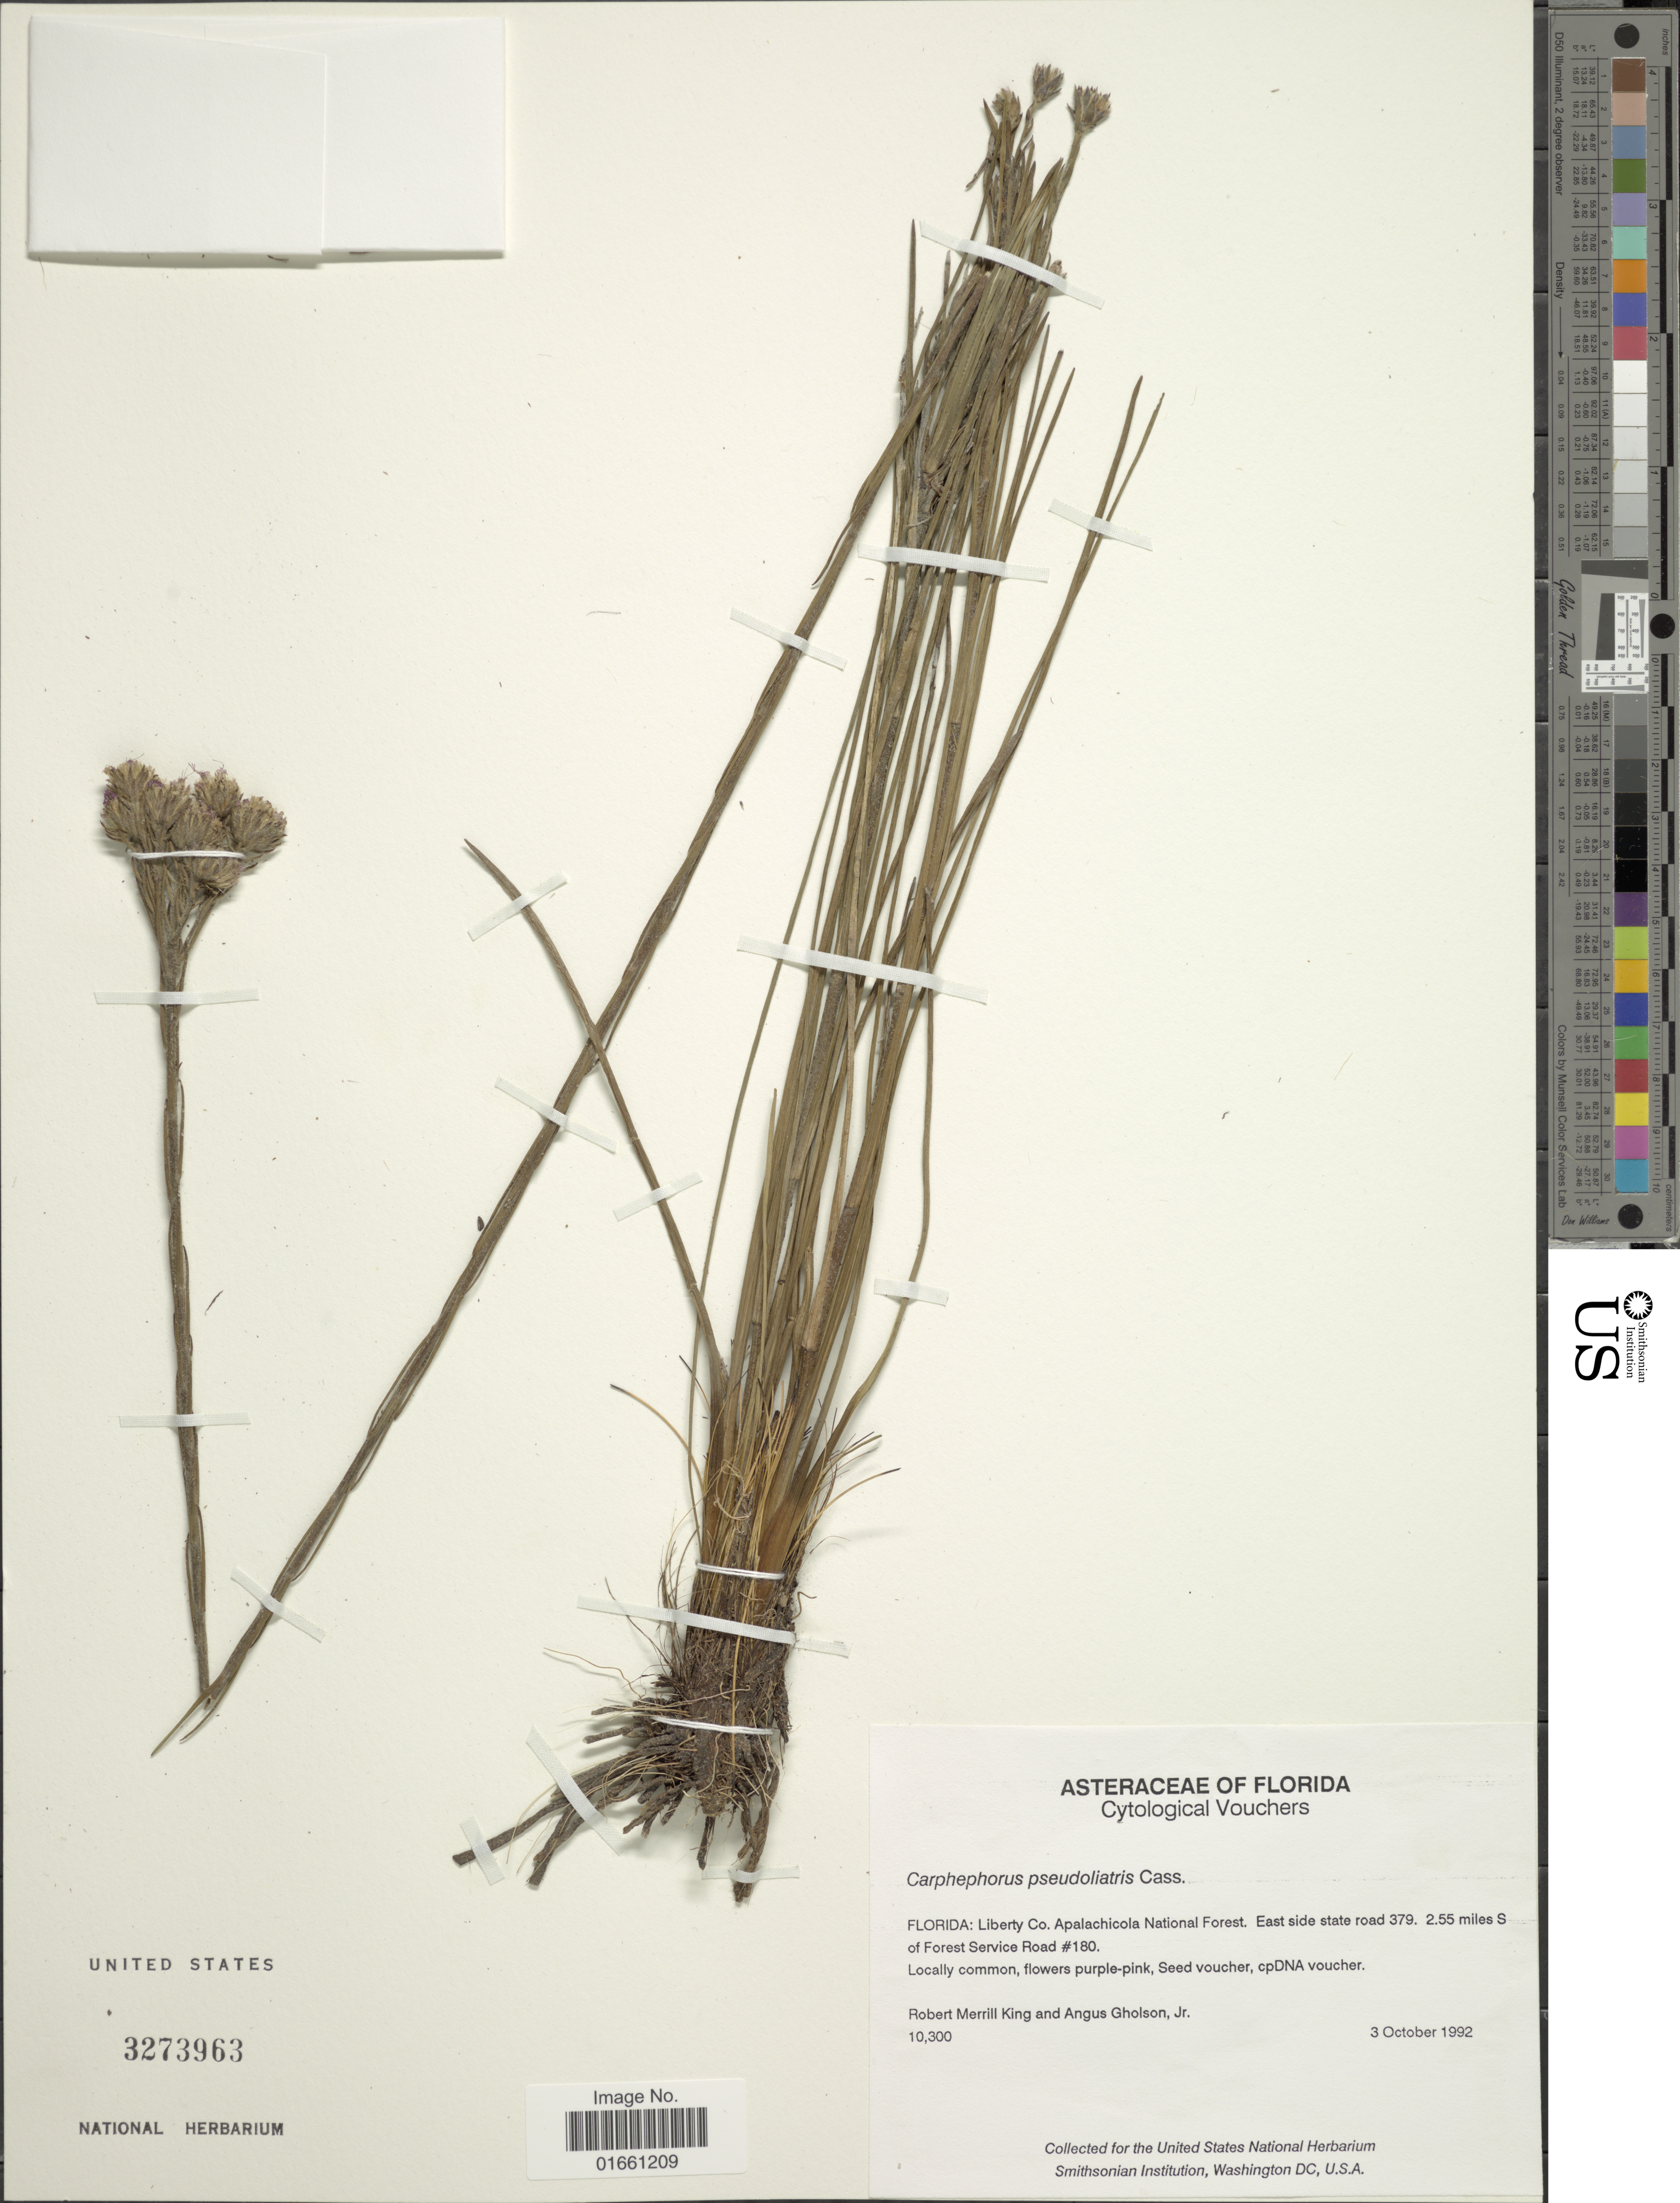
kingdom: Plantae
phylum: Tracheophyta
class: Magnoliopsida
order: Asterales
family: Asteraceae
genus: Carphephorus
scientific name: Carphephorus pseudoliatris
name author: Cass.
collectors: R. M. King & A. Gholson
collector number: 10300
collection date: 1992-10-03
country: United States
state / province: Florida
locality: Liberty Co, Apalachicola National Forest, East side state road 379. 255 miles S of Forest Service Road # 180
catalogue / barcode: US 3273963